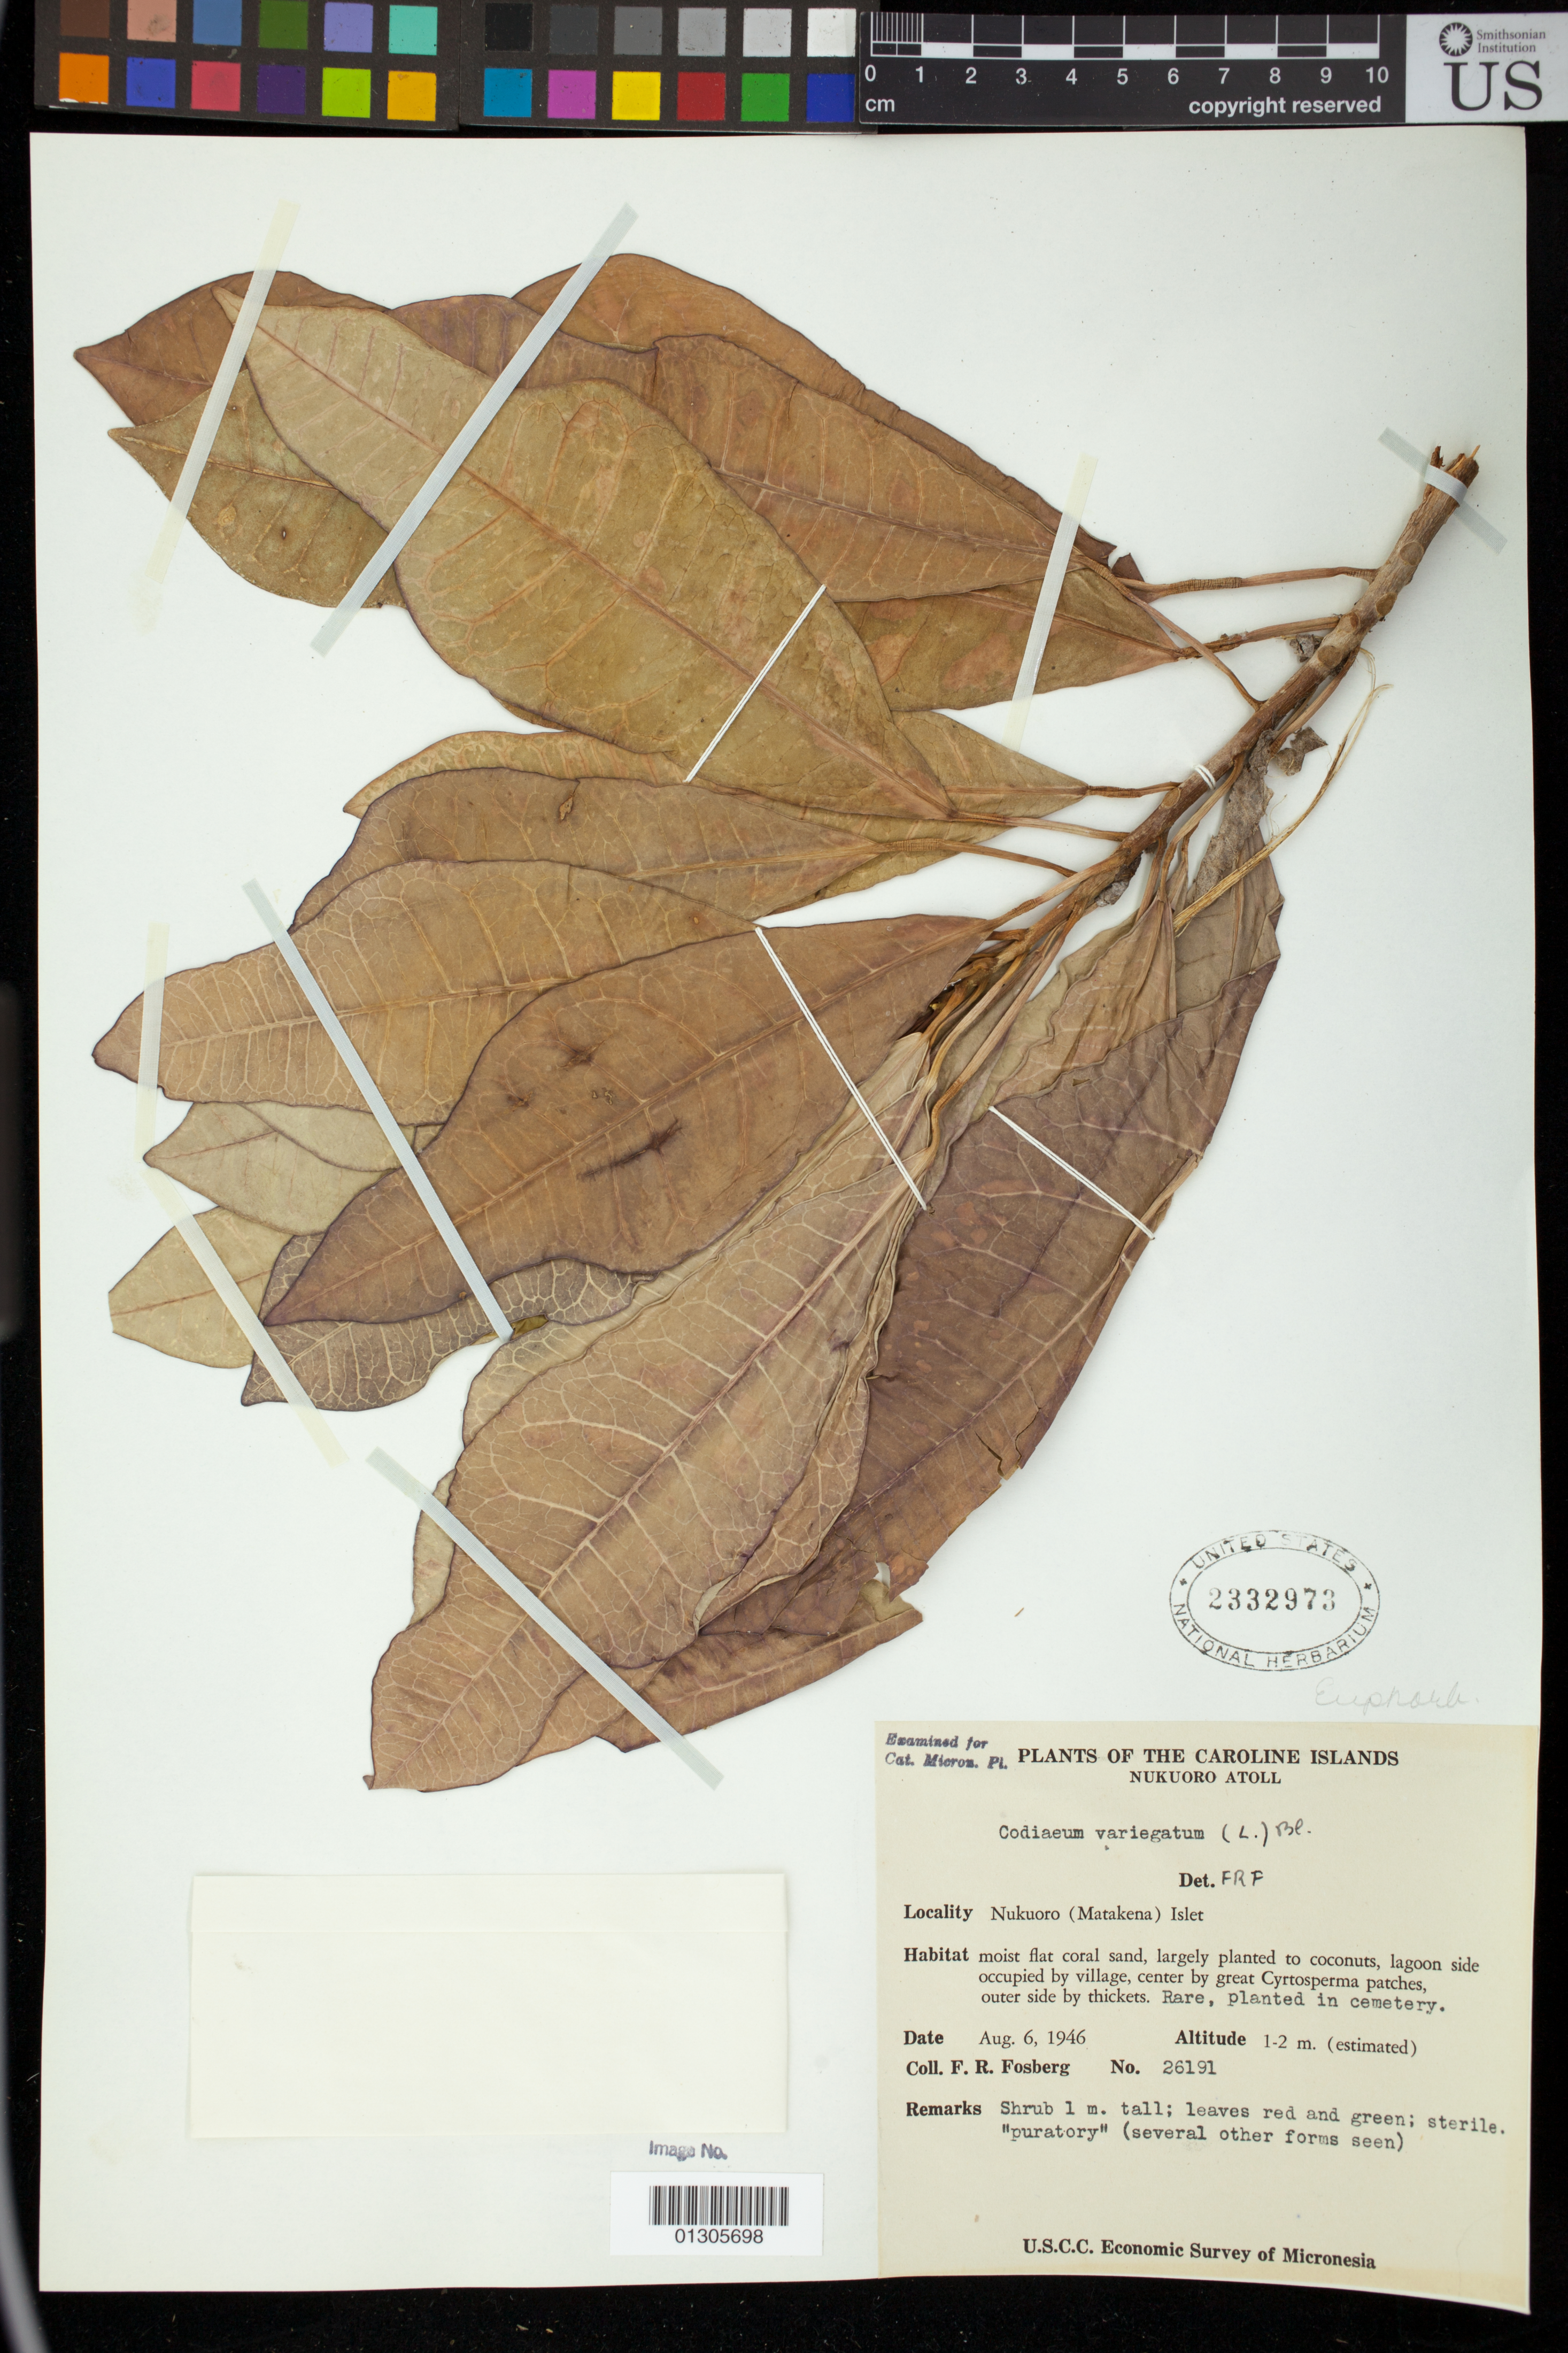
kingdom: Plantae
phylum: Tracheophyta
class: Magnoliopsida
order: Malpighiales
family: Euphorbiaceae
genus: Codiaeum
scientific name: Codiaeum variegatum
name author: (L.) Rumph. ex A. Juss.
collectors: F. R. Fosberg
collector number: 26191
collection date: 1946-08-06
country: Micronesia, Federated States of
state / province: Pohnpei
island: Nukuoro Atoll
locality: Nukuoro Atoll. Nukuoro (Matakena) Islet. Planted in cemetery.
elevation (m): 1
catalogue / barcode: US 2332973